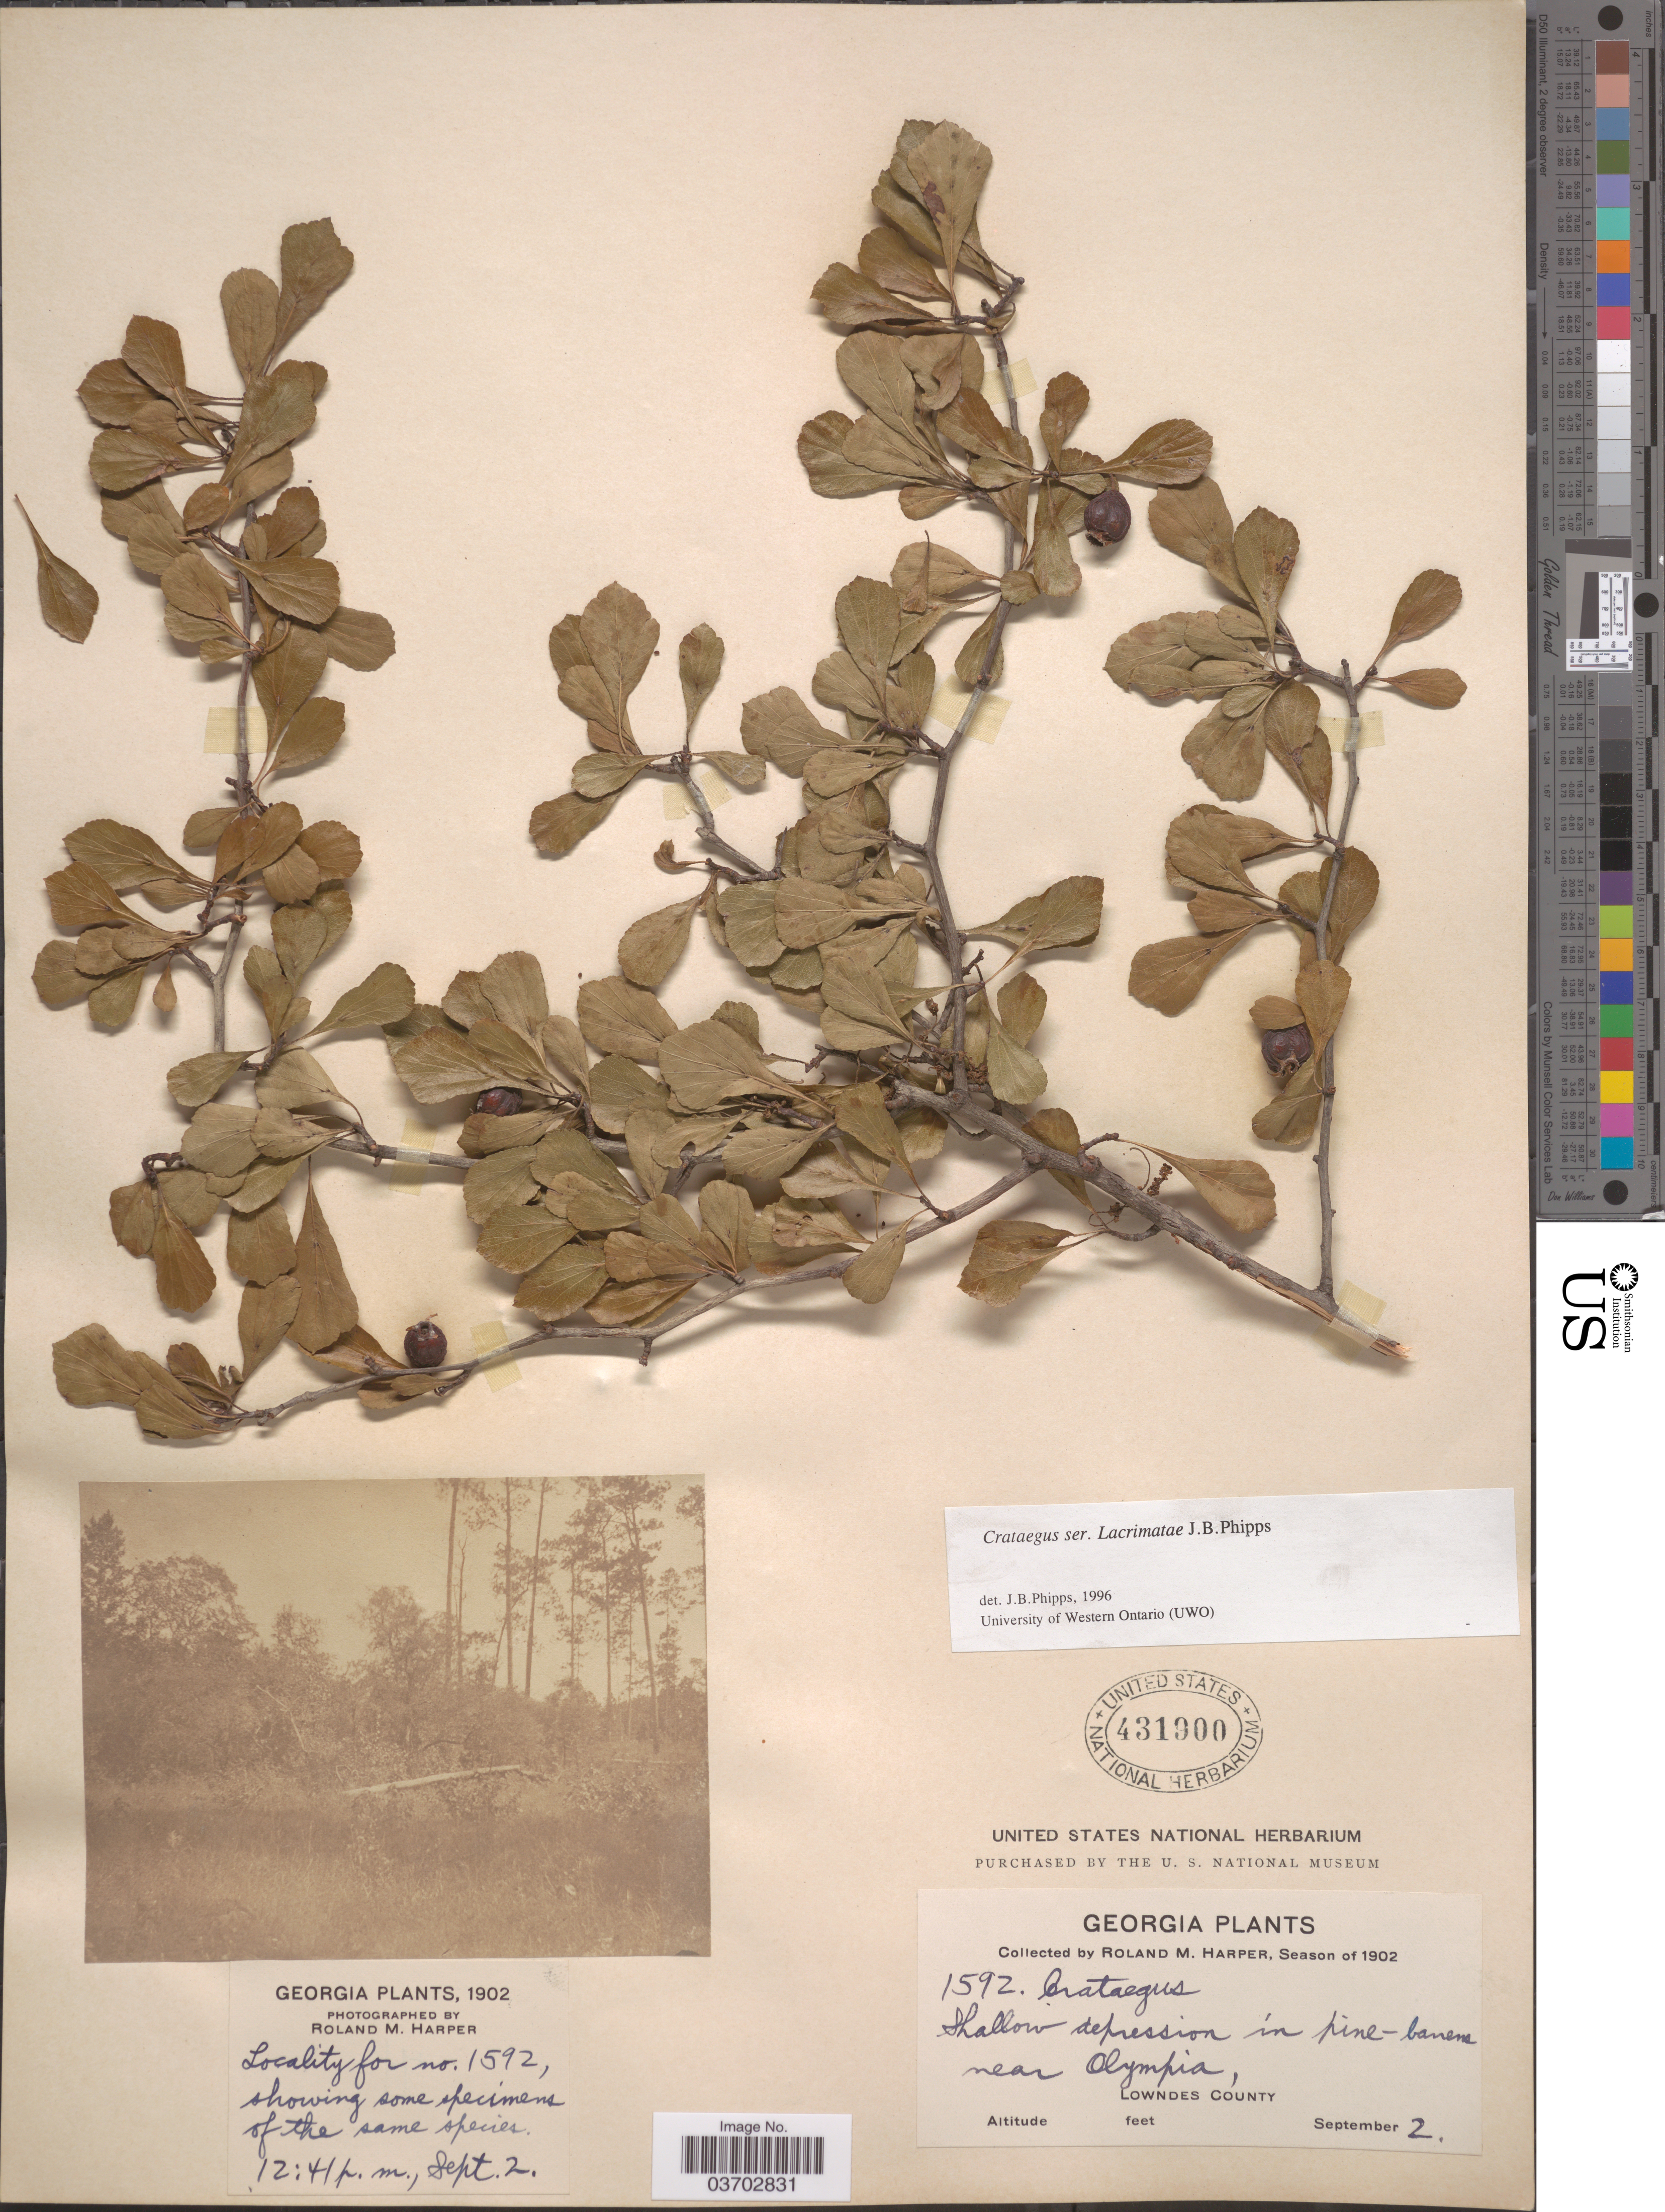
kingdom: Plantae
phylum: Tracheophyta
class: Magnoliopsida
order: Rosales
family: Rosaceae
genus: Crataegus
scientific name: Crataegus sp.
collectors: R. M. Harper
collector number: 1592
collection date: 1902-09-02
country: United States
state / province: Georgia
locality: Shallow depression in pine-barrens near Olympia, Lowndes County.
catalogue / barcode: US 431900